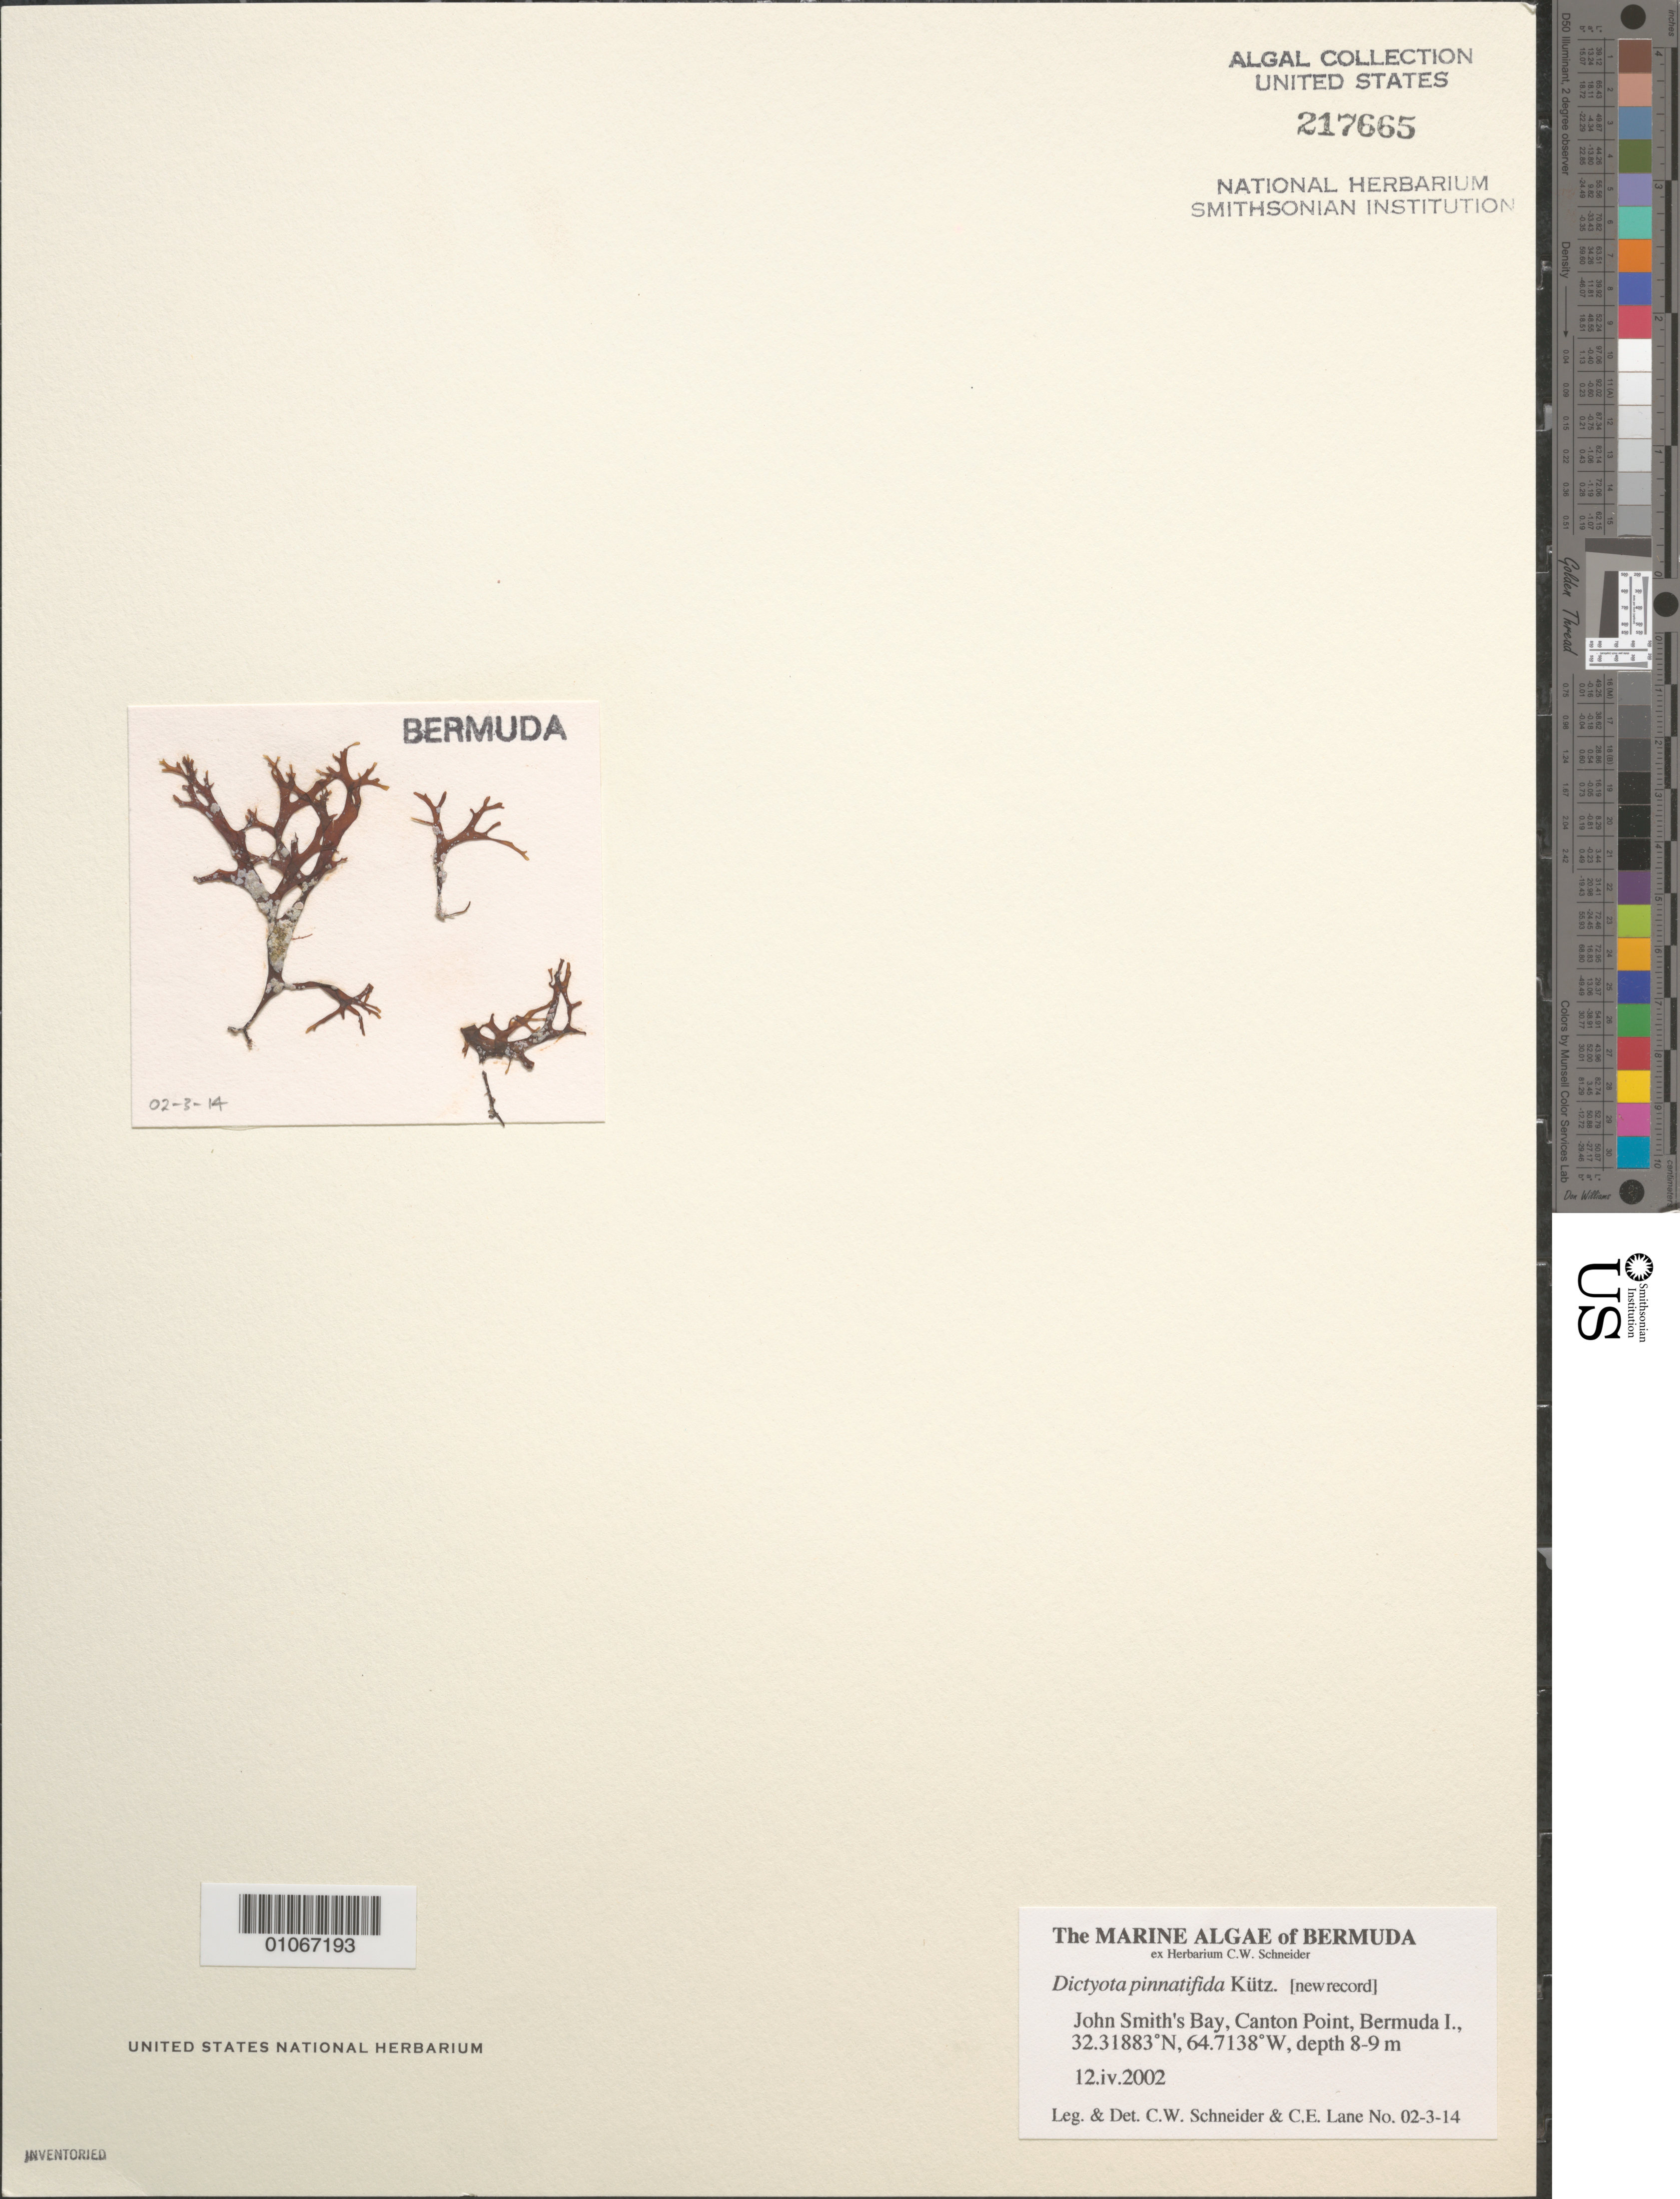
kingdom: Chromista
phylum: Ochrophyta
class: Phaeophyceae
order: Dictyotales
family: Dictyotaceae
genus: Dictyota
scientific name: Dictyota pinnatifida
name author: Kütz.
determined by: Schneider, C. W.; Lane, C. E.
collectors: C. W. Schneider & C. E. Lane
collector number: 02-3-14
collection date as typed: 12 Apr 2002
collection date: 2002-04-12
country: Bermuda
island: Bermuda Island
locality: John Smith's Bay, Canton Point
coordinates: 32.31883 N, 64.7138'W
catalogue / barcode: US 217665